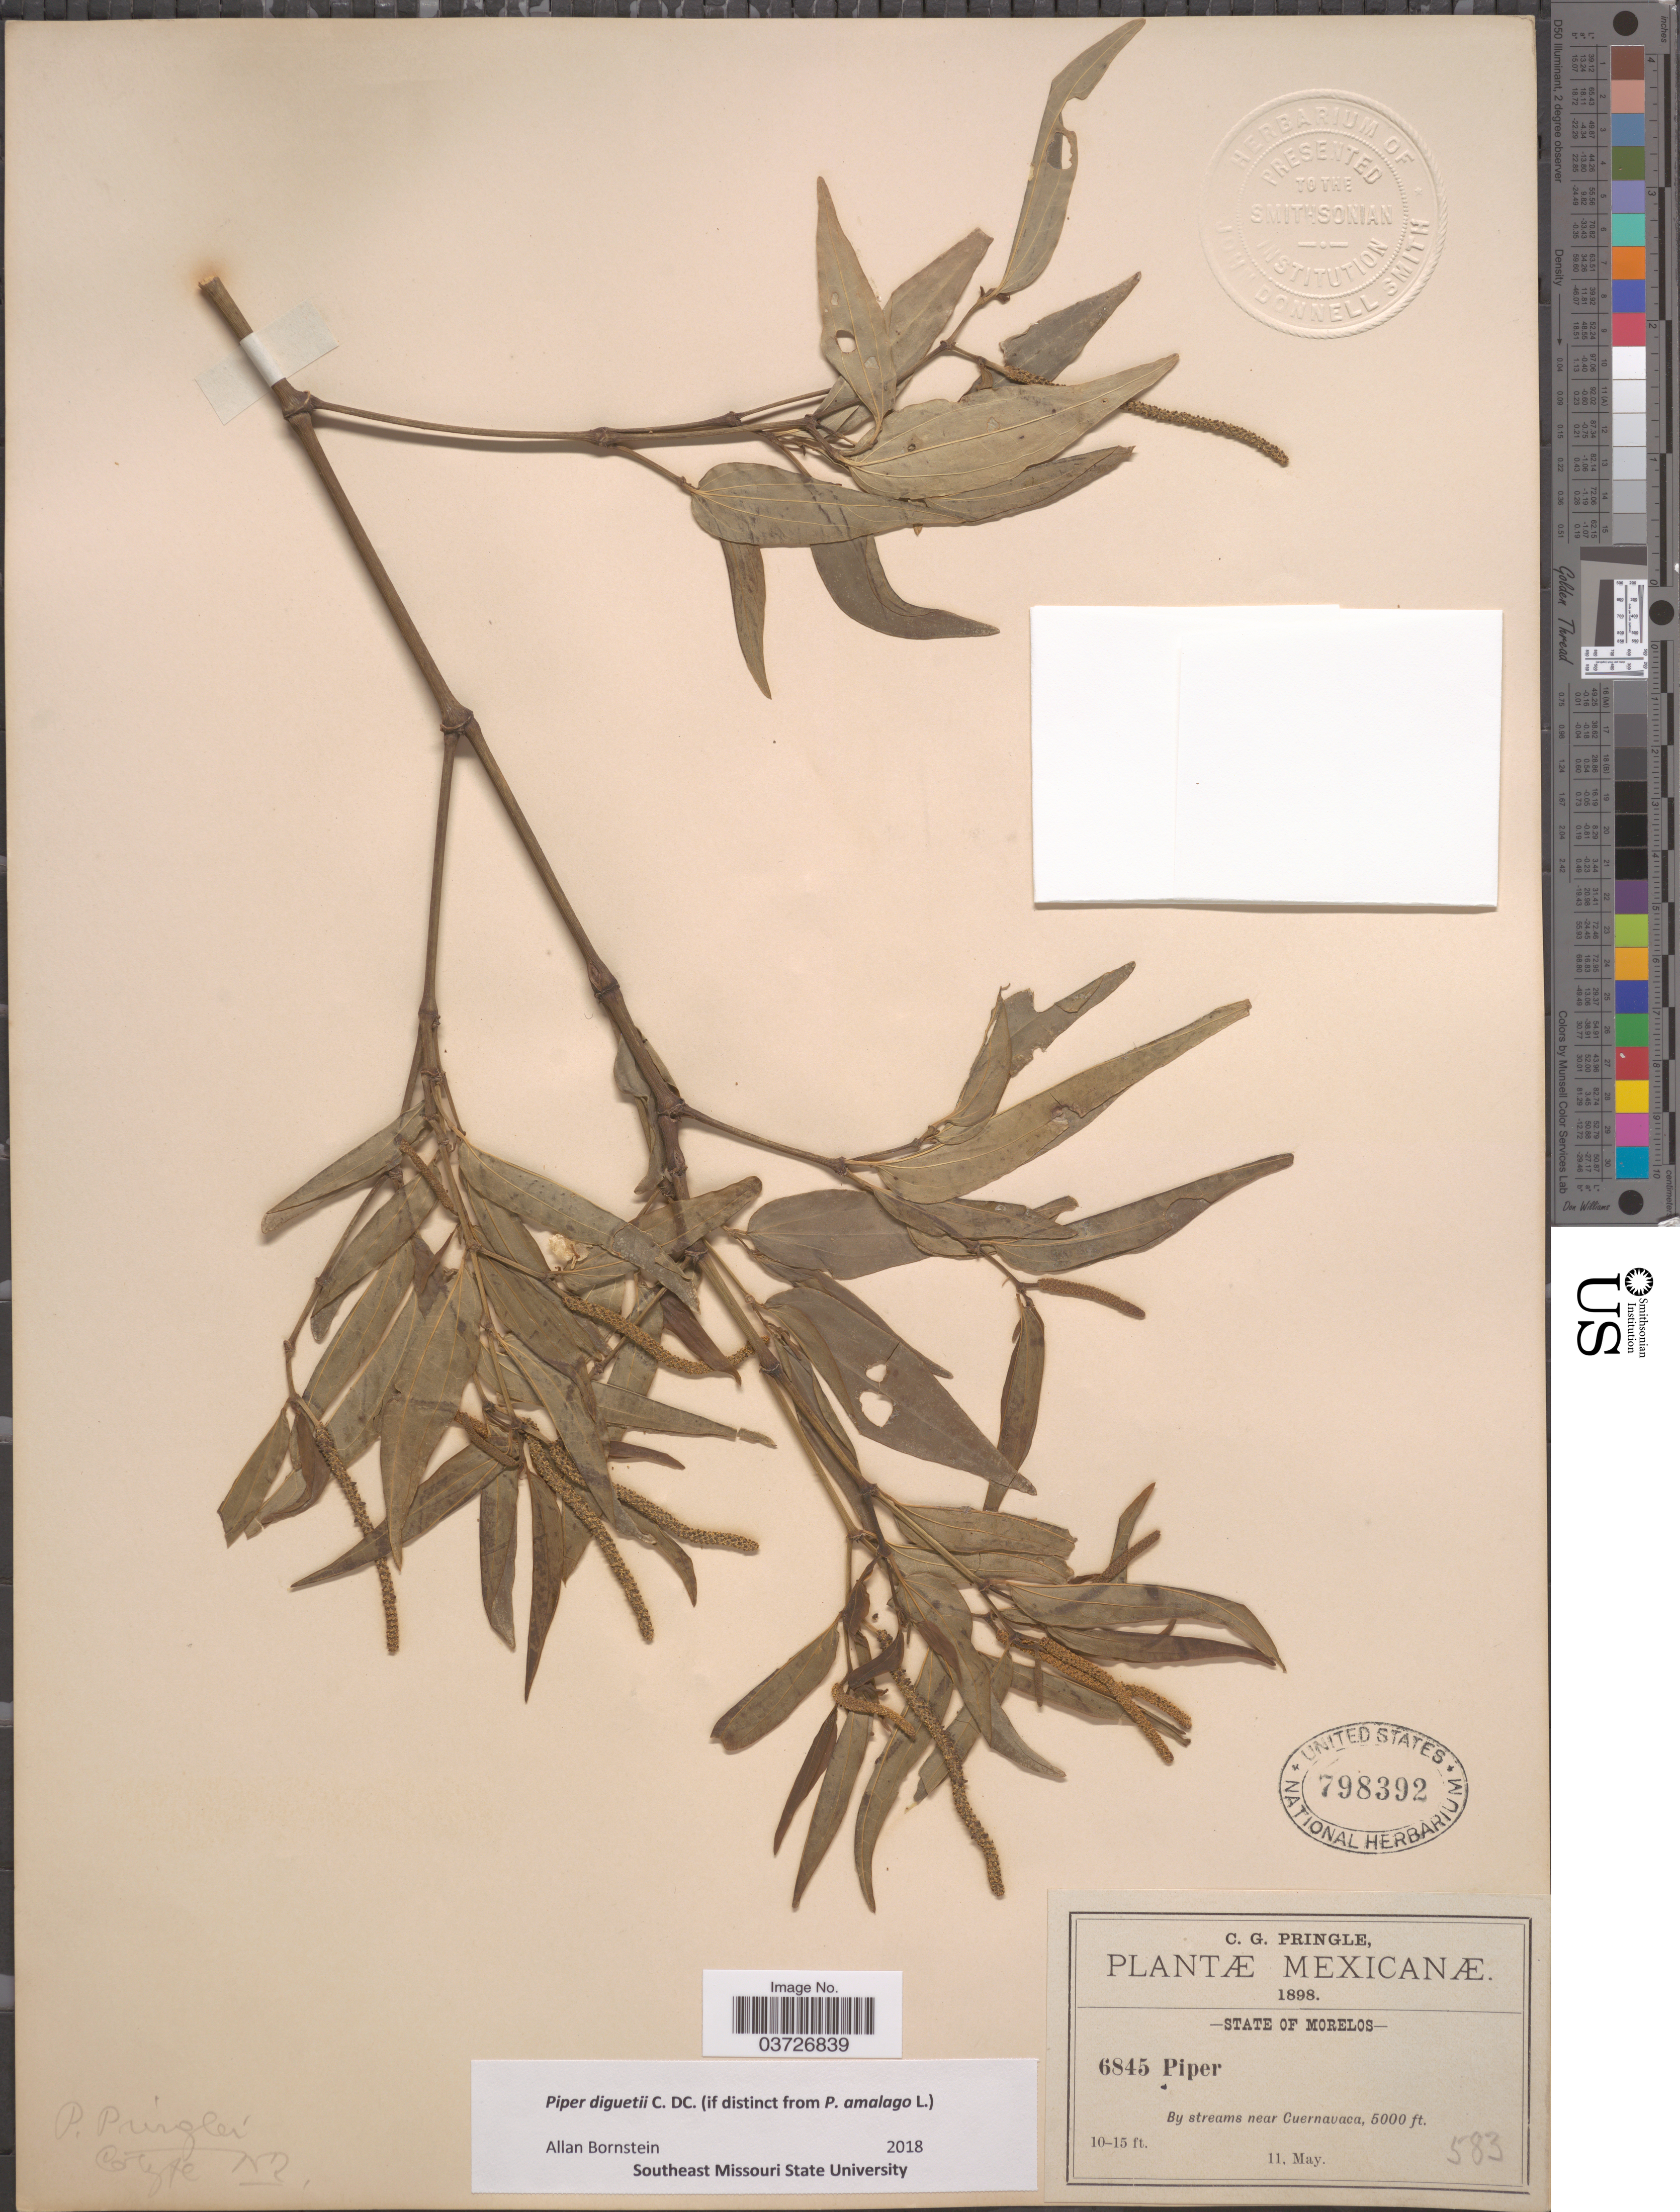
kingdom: Plantae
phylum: Tracheophyta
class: Magnoliopsida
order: Piperales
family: Piperaceae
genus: Piper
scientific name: Piper diguetii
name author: C. DC.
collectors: C. G. Pringle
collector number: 6845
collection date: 1898-05-11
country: Mexico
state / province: Morelos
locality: Near Cuernavaca.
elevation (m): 1524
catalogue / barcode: US 798392